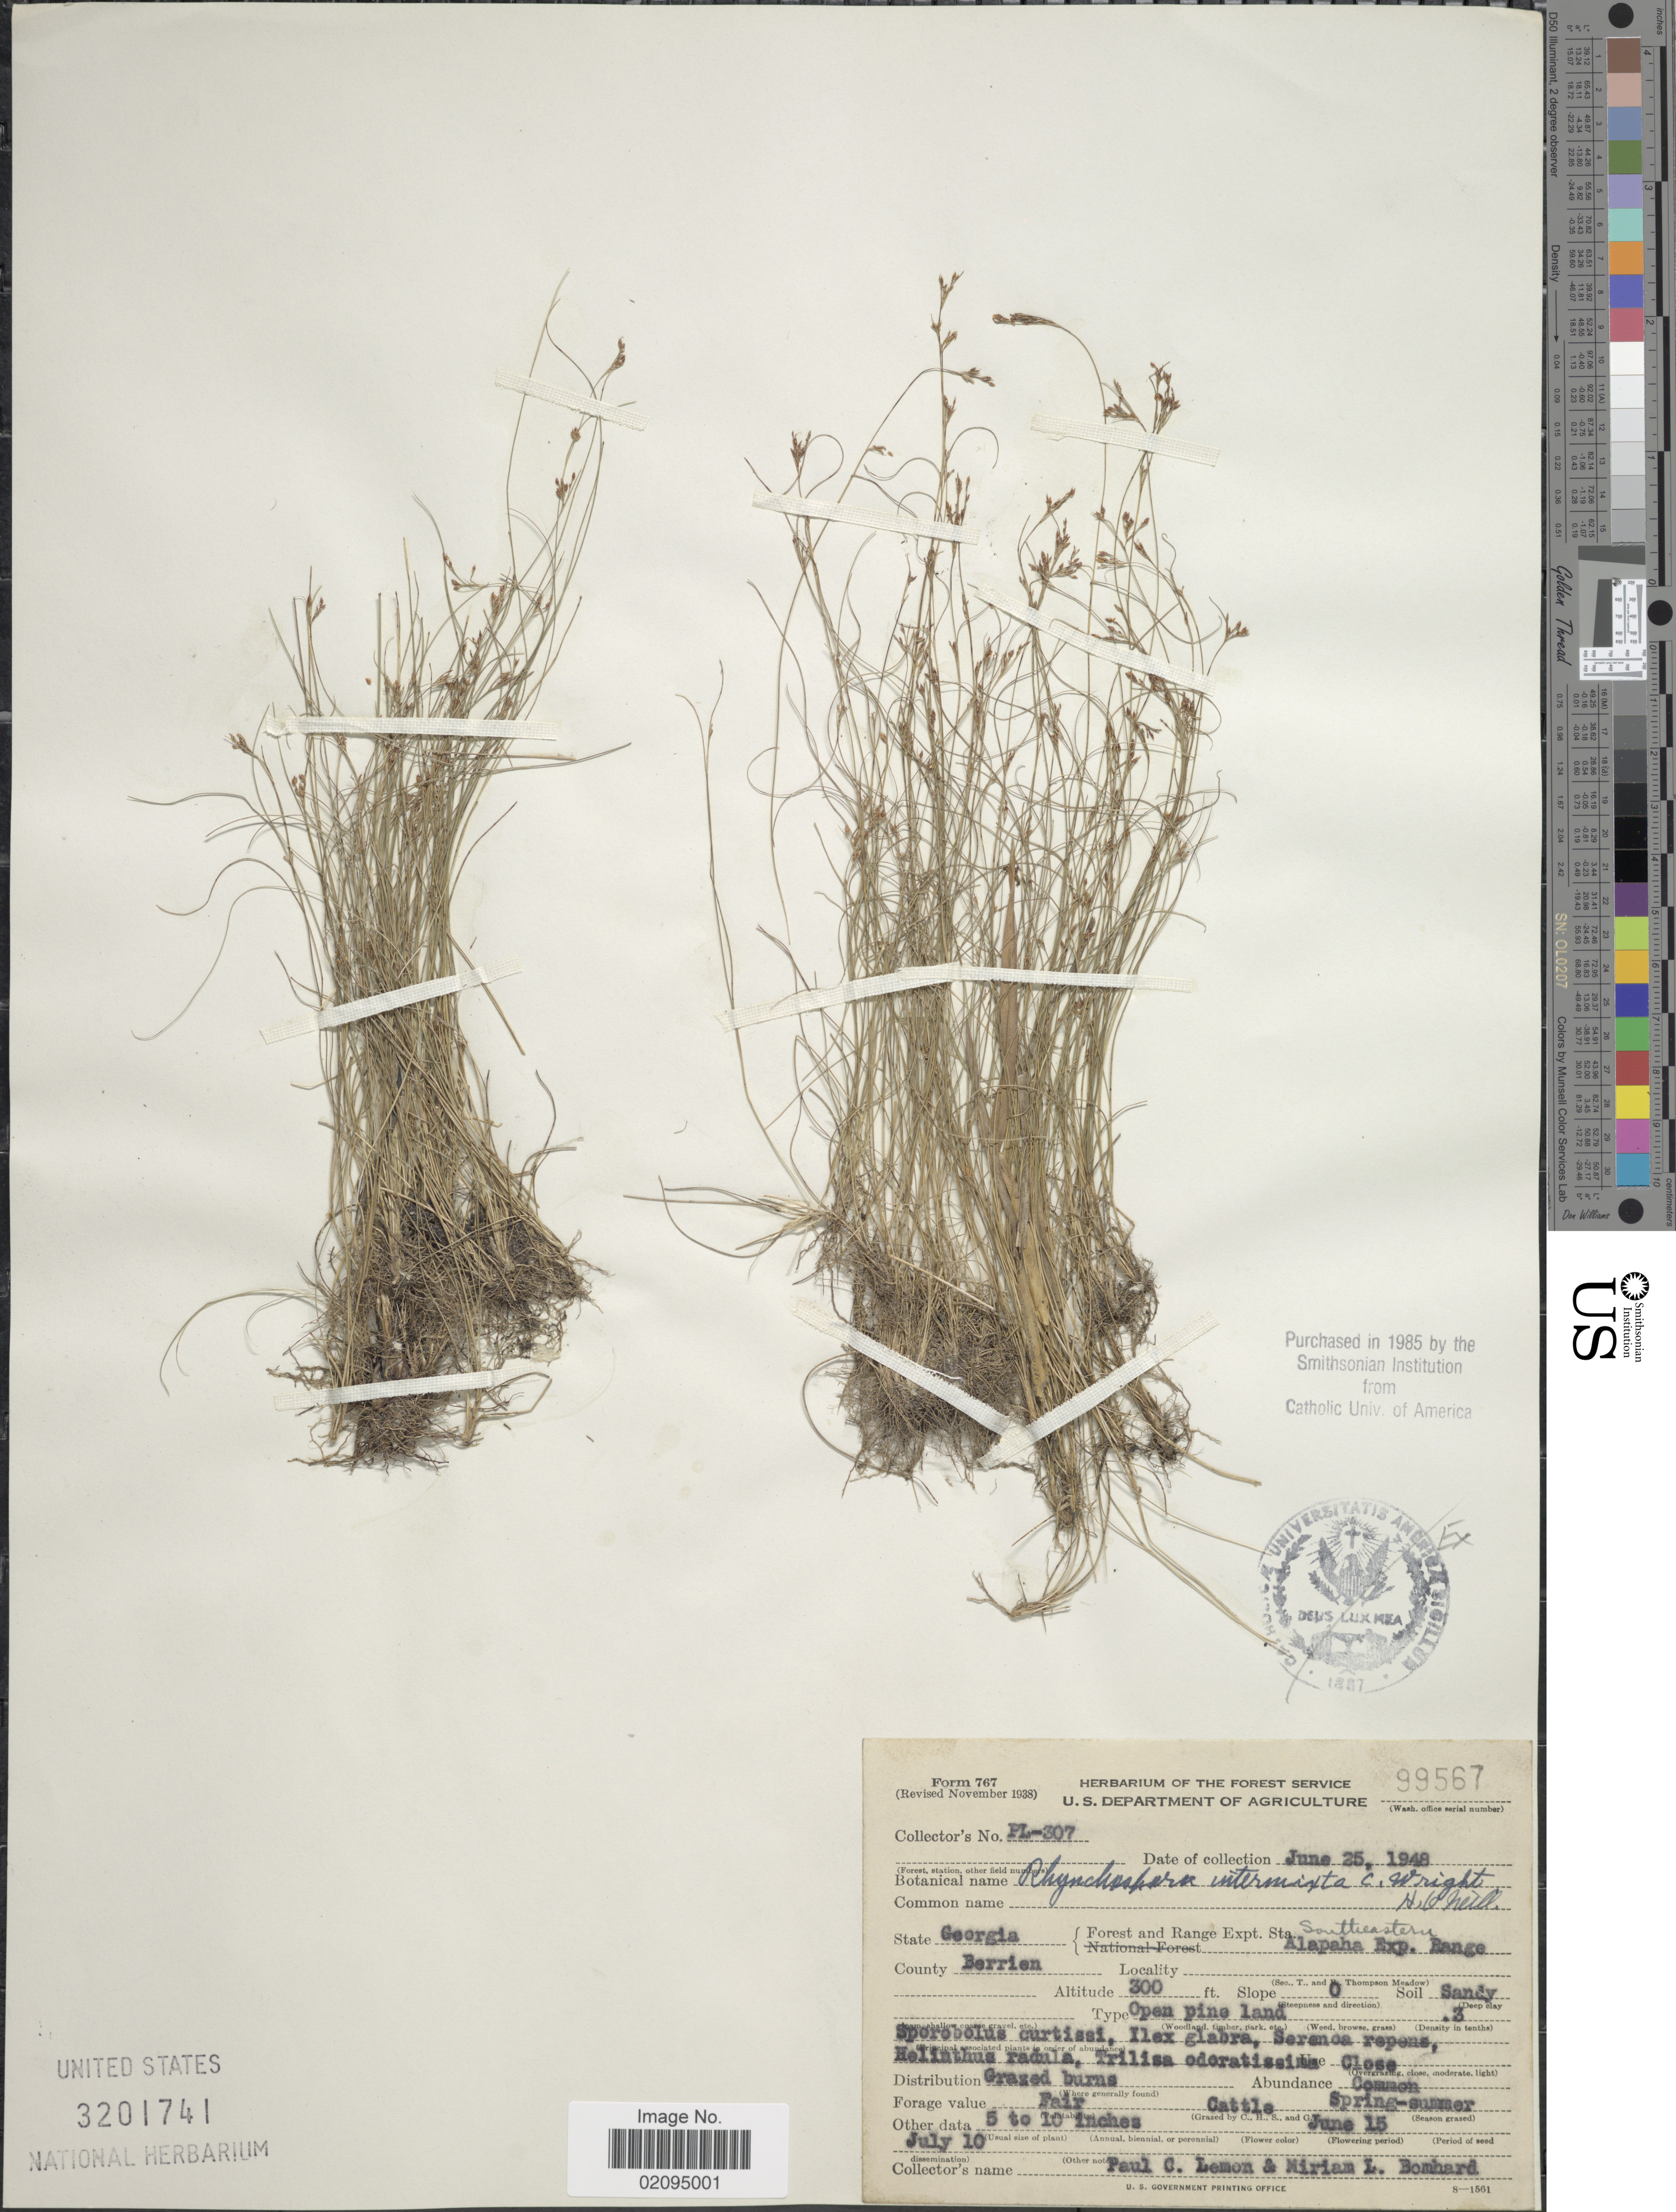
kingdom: Plantae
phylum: Tracheophyta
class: Liliopsida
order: Poales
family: Cyperaceae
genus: Rhynchospora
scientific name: Rhynchospora intermixta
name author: C. Wright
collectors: P. Lemon & M. Bomhard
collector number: PL-307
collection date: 1948-06-25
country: United States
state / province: Georgia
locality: Foresst Range Expt. Sta. County Berrien. Alapaha Exp. Range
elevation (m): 91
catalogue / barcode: US 3201741